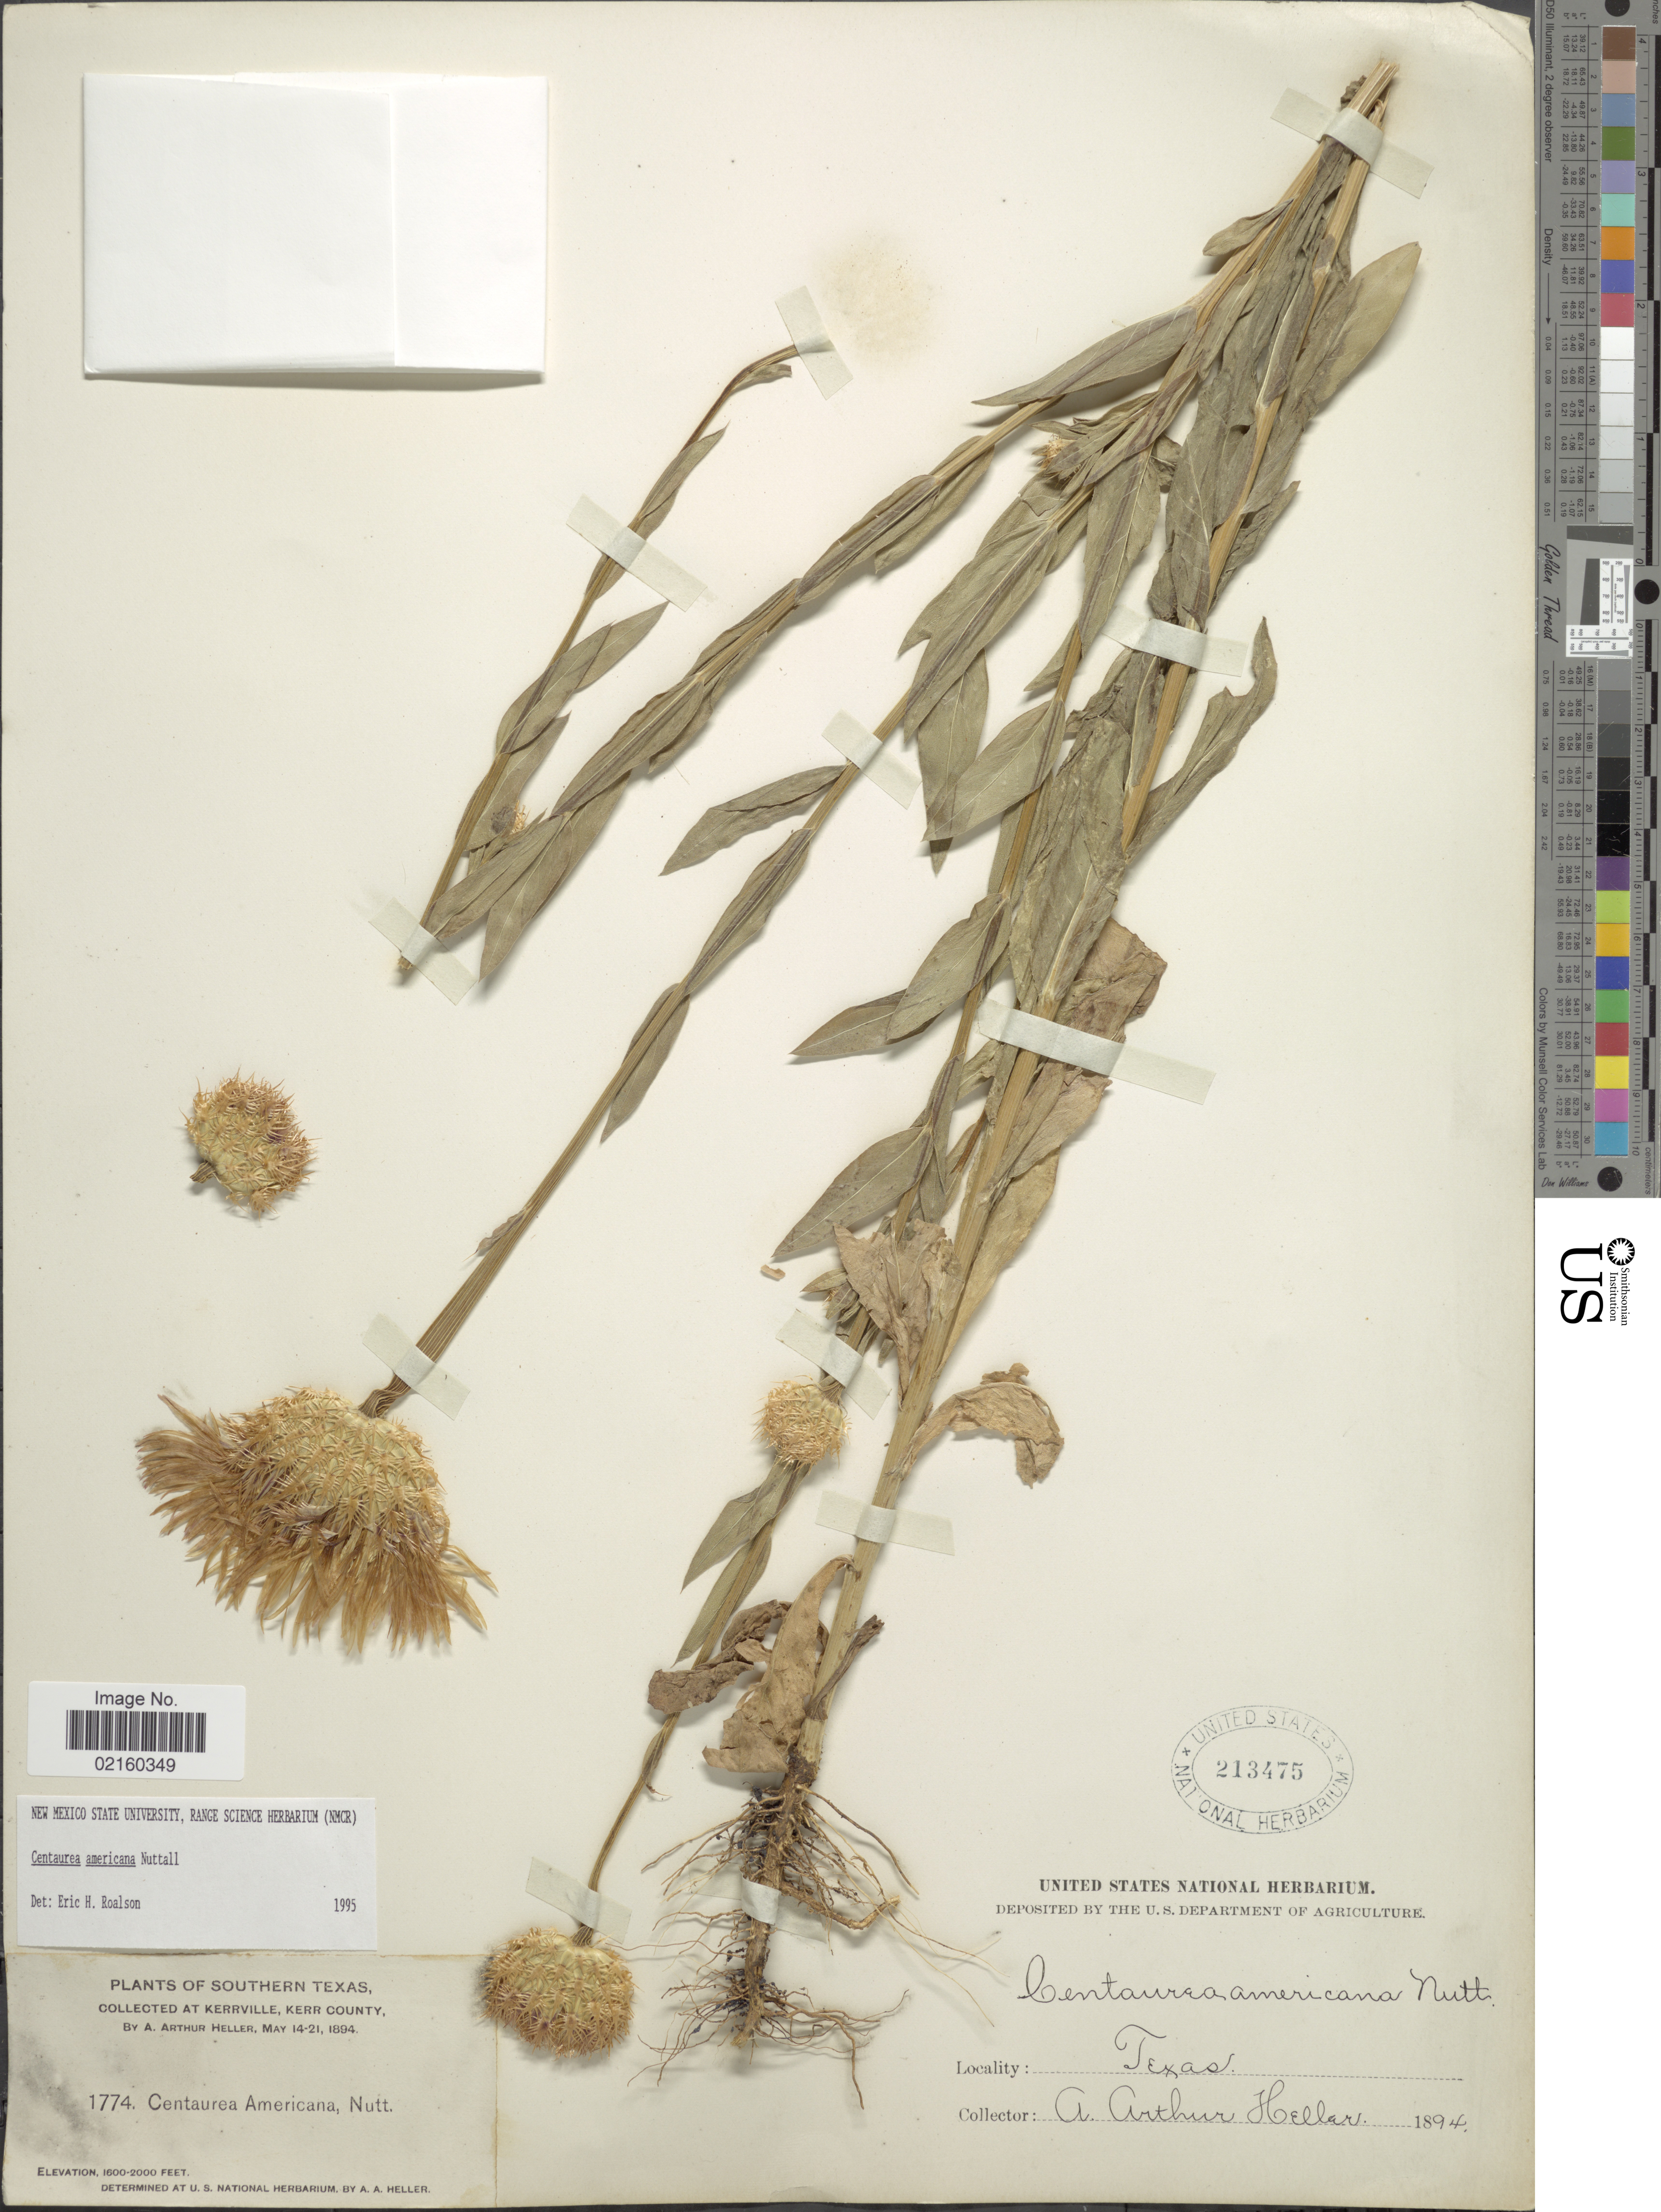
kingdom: Plantae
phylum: Tracheophyta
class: Magnoliopsida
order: Asterales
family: Asteraceae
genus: Plectocephalus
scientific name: Plectocephalus americanus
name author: (Nutt.) D. Don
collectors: A. A. Heller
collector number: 1774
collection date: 1894-05-14/1894-05-21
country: United States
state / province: Texas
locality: Southern Texas, Kerrville, Kerr County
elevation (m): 488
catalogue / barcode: US 213475